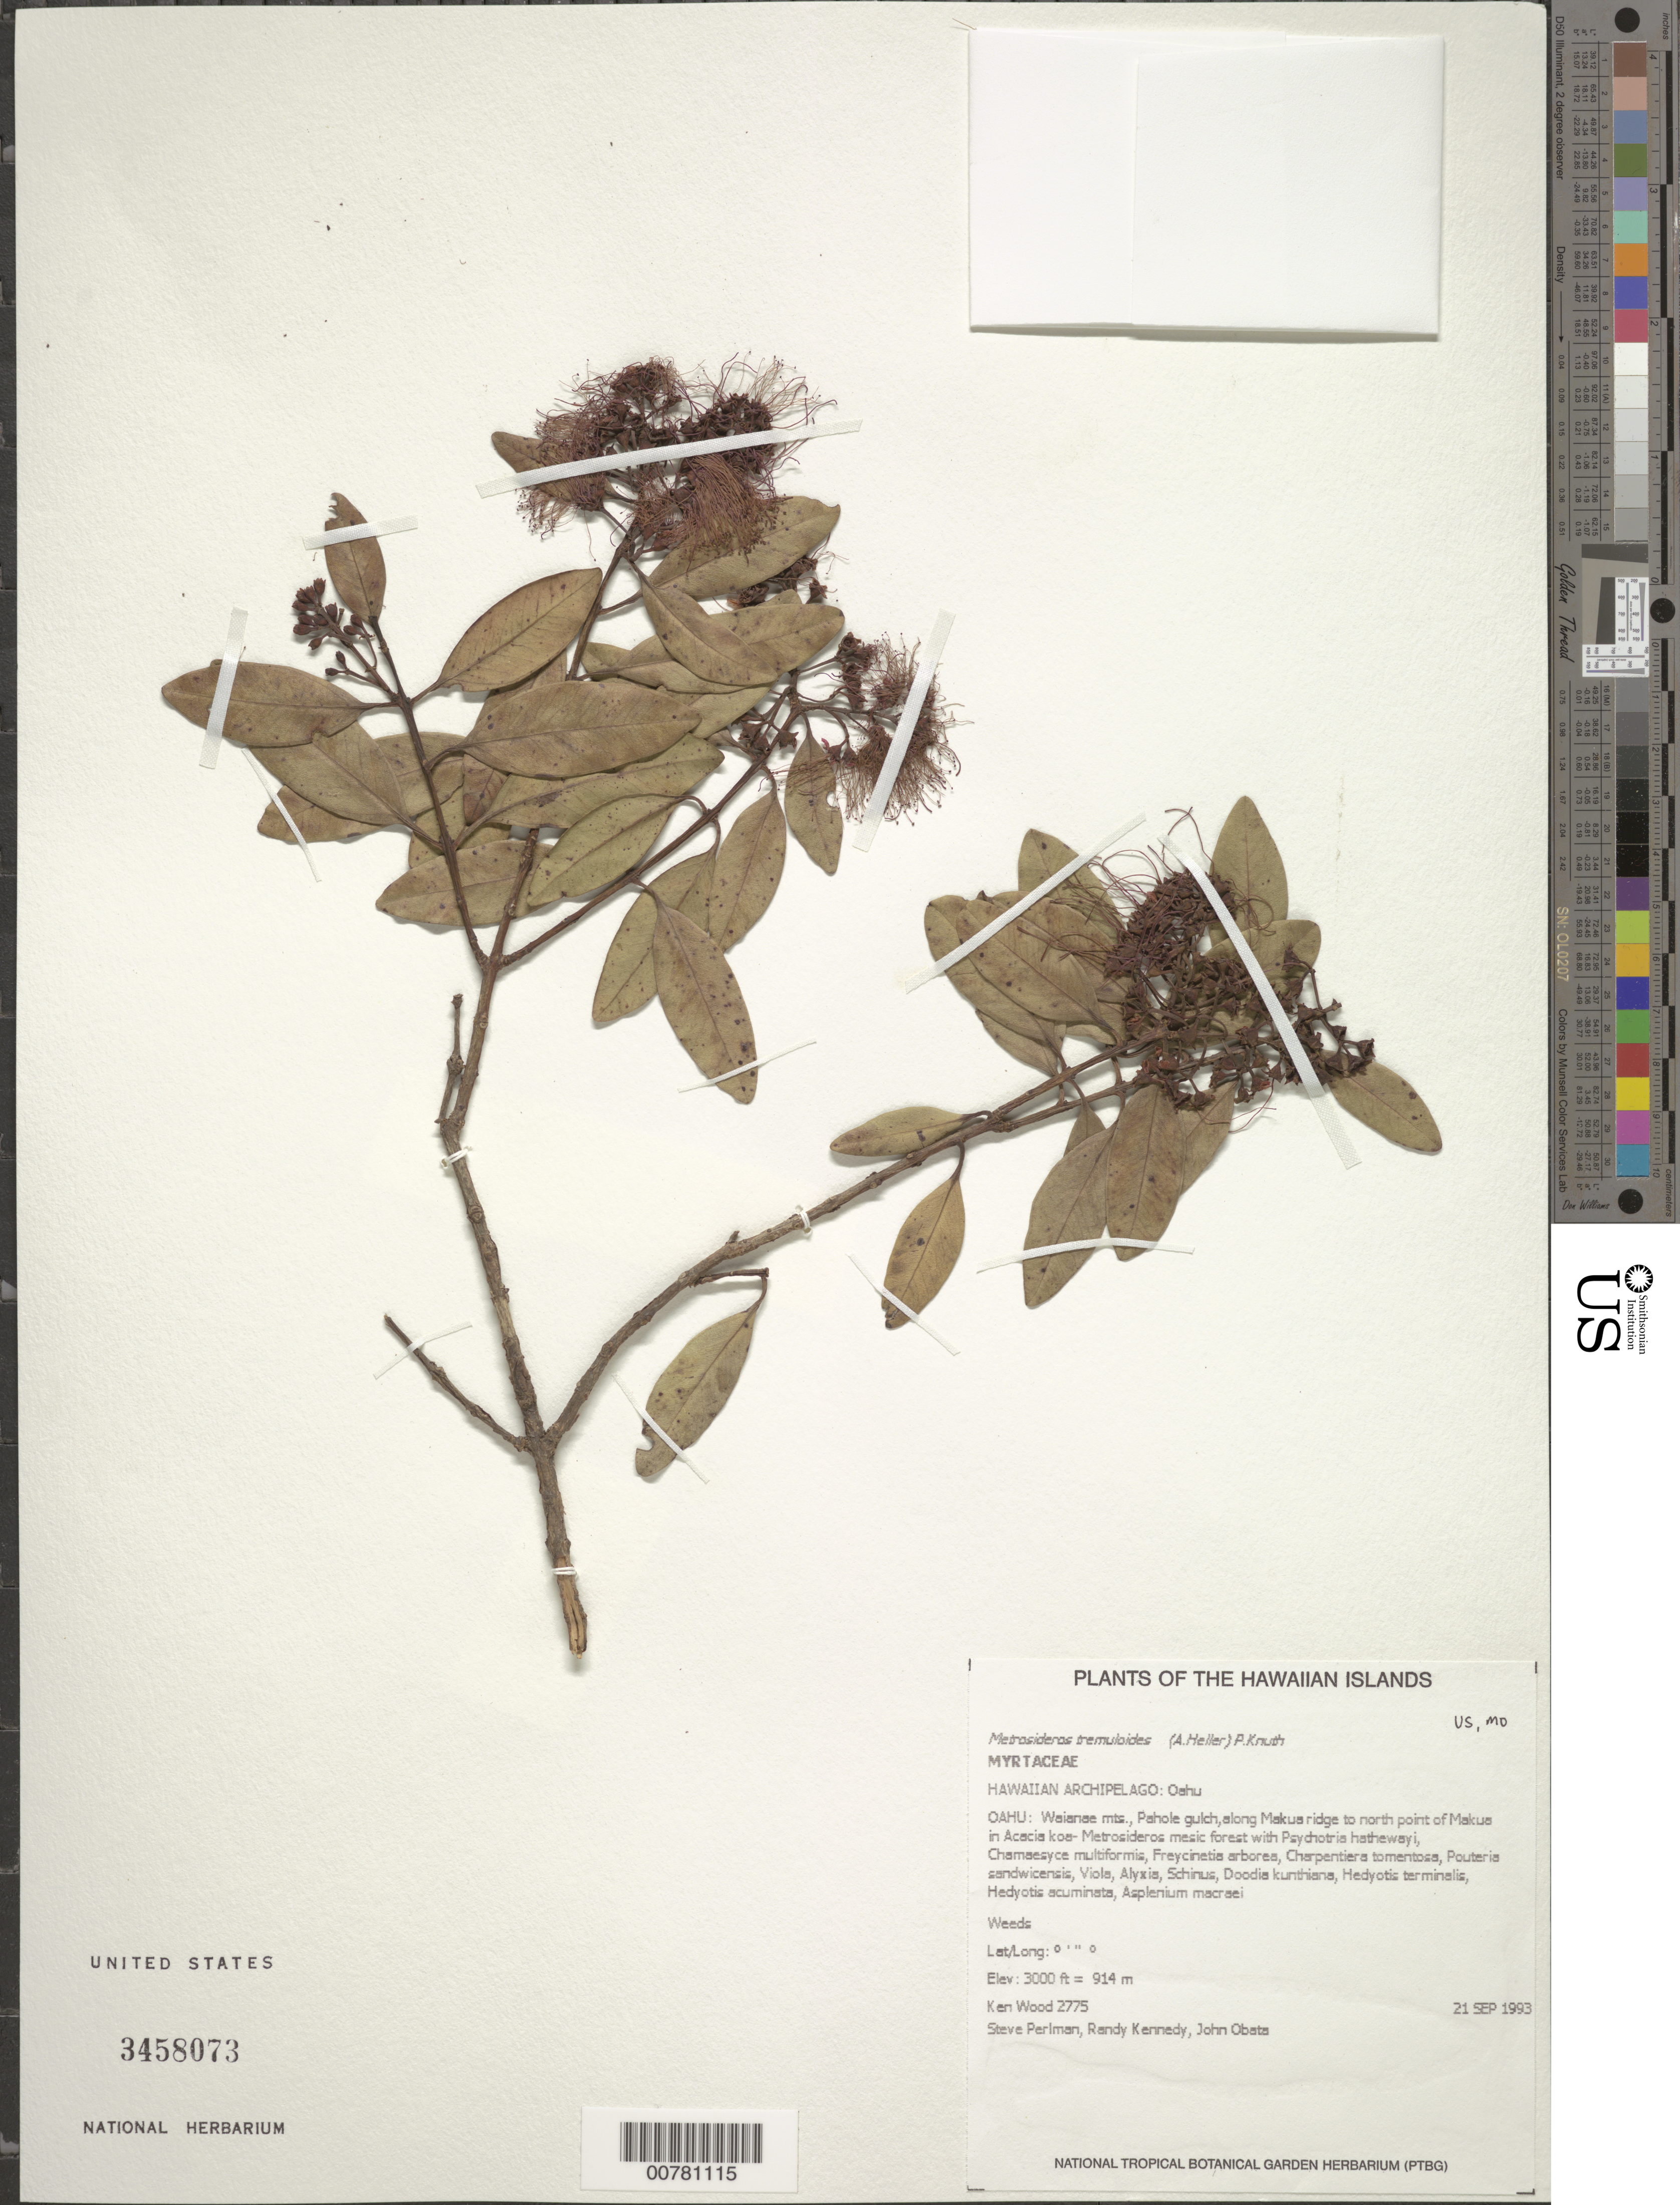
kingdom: Plantae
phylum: Tracheophyta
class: Magnoliopsida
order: Myrtales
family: Myrtaceae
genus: Metrosideros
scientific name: Metrosideros tremuloides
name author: (A. Heller) Knuth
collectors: K. R. Wood, S. P. Perlman, R. Kennedy & J. Obata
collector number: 2775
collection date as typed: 21 Sep 1993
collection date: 1993-09-21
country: United States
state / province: Hawaii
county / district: Honolulu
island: Oahu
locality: Waianae mountains, Pahole gulch, along Makua ridge to north point of Makua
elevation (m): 914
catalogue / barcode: US 3458073